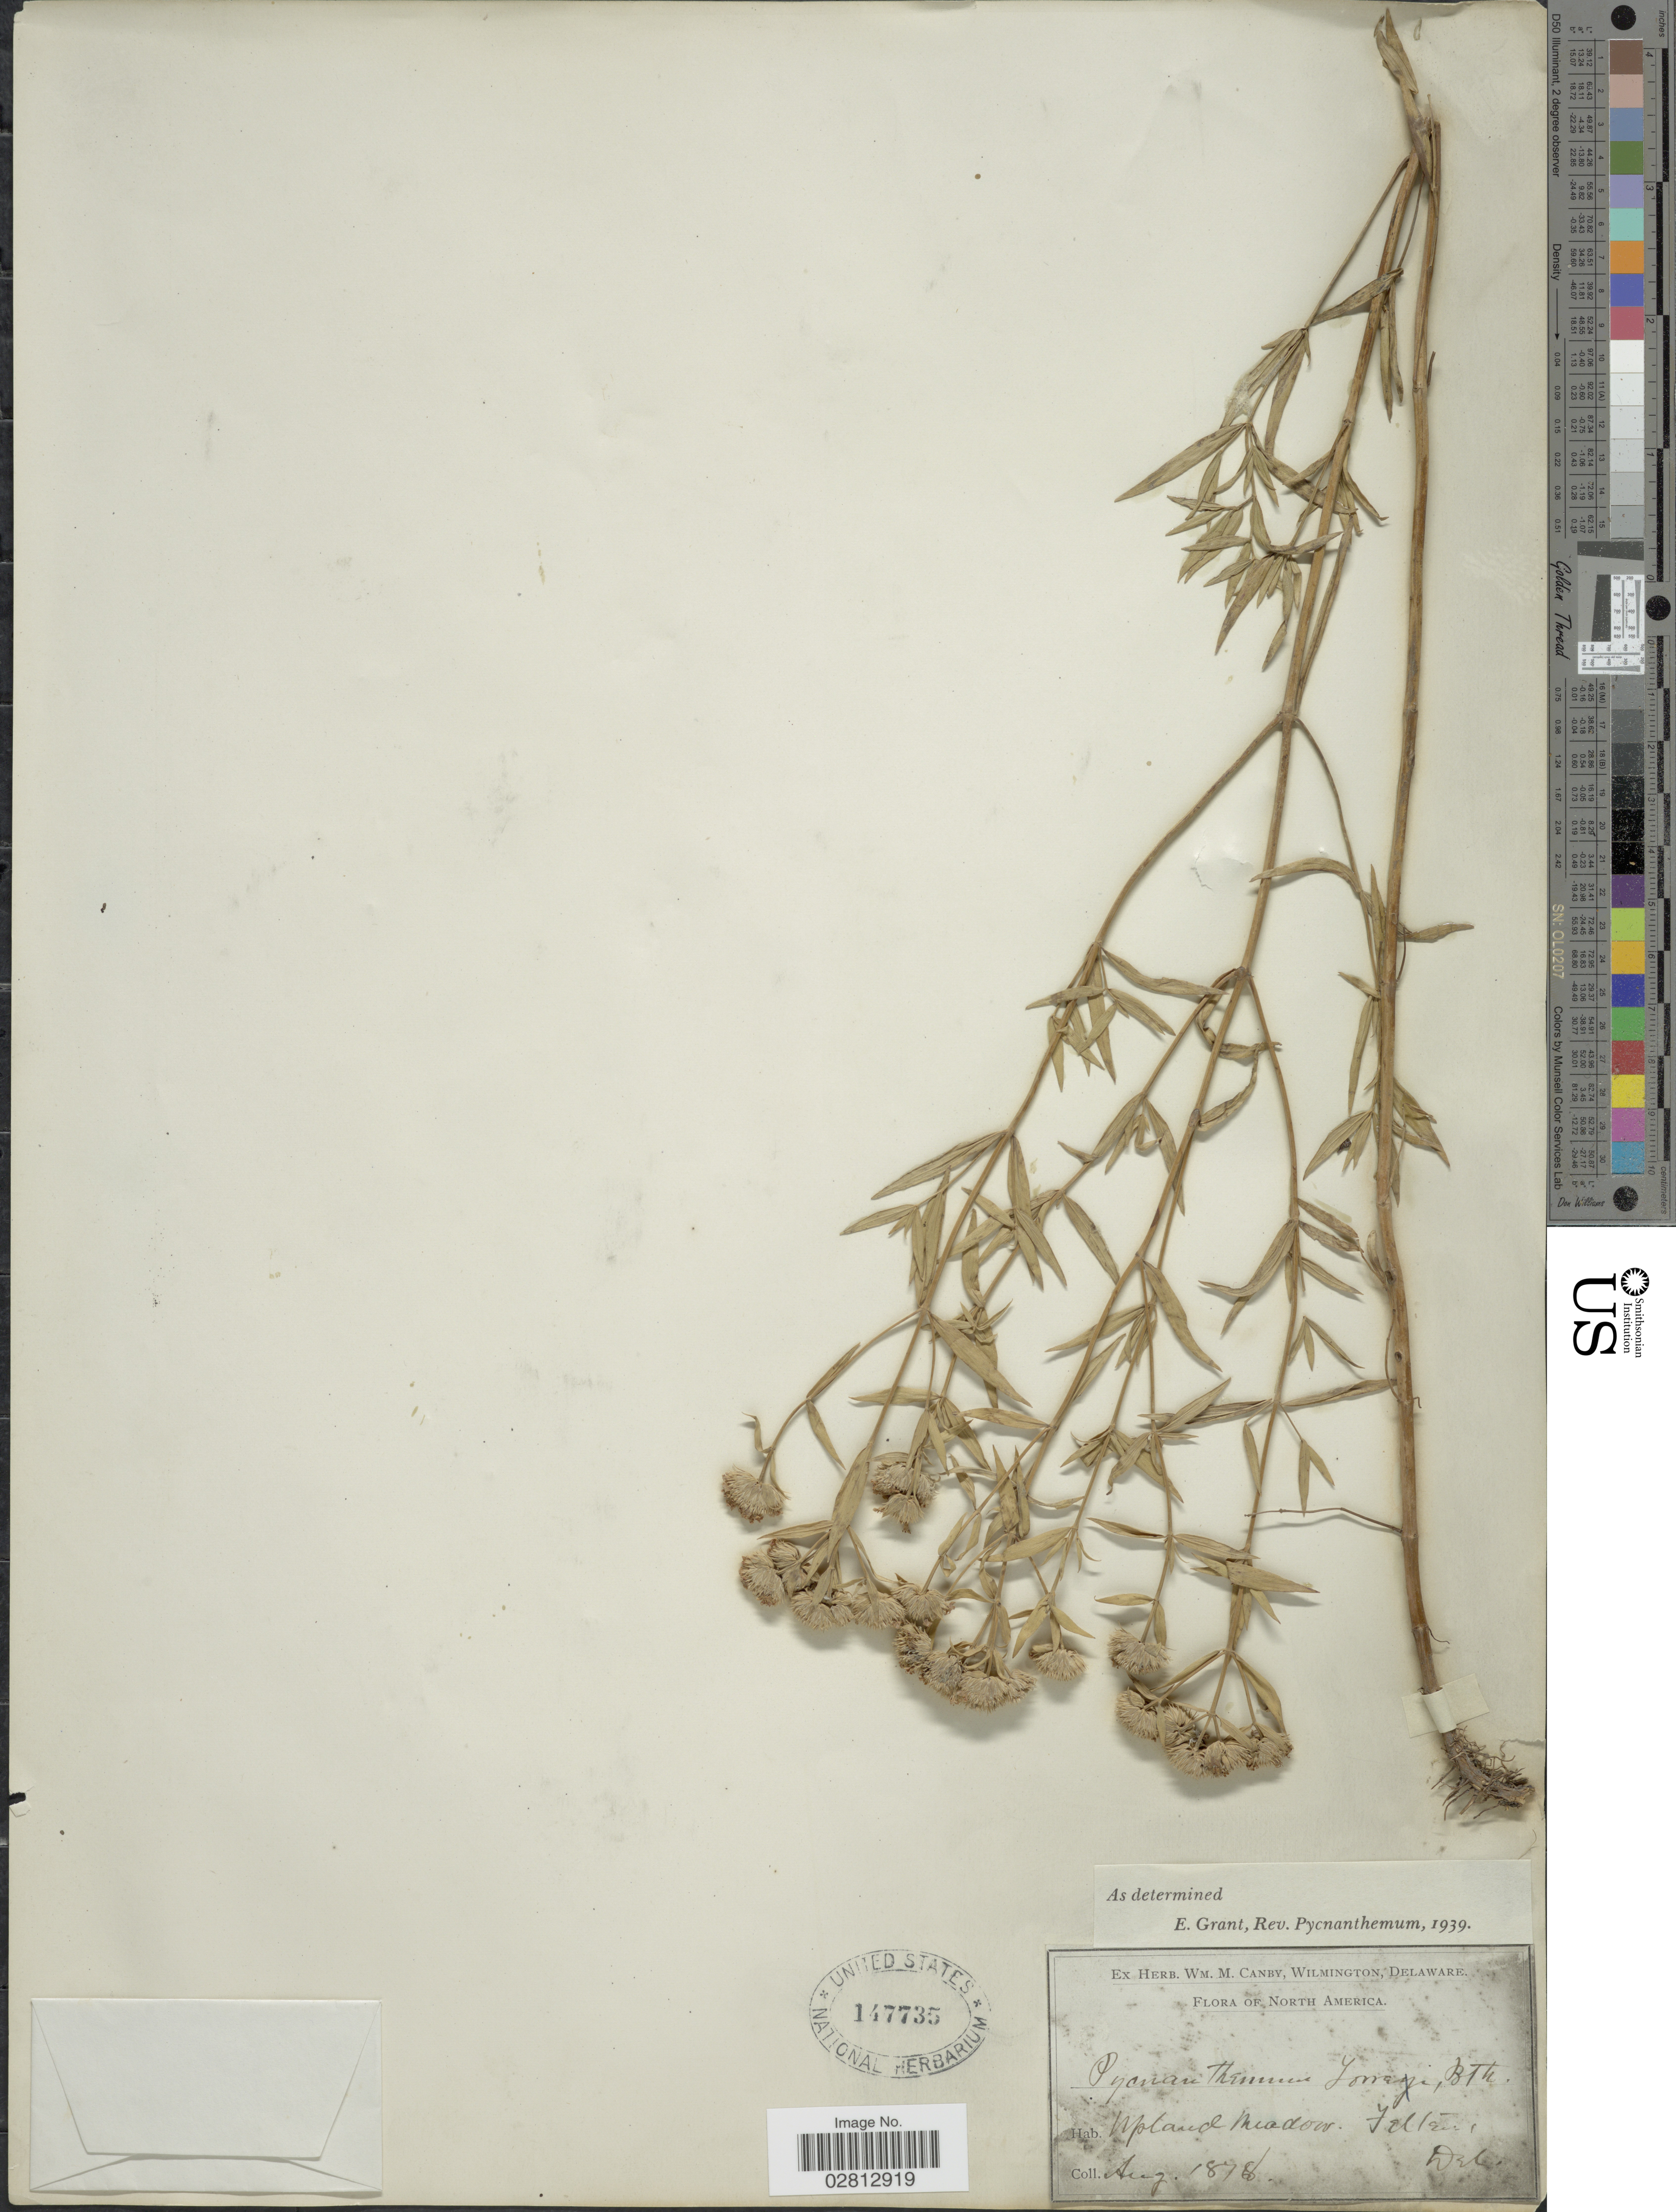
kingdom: Plantae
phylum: Tracheophyta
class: Magnoliopsida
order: Lamiales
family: Lamiaceae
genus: Pycnanthemum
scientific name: Pycnanthemum torreyi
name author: Benth.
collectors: ex herb. W.M. Canby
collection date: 1878-08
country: United States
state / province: Delaware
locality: Upland Meadow, Felton.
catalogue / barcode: US 147735